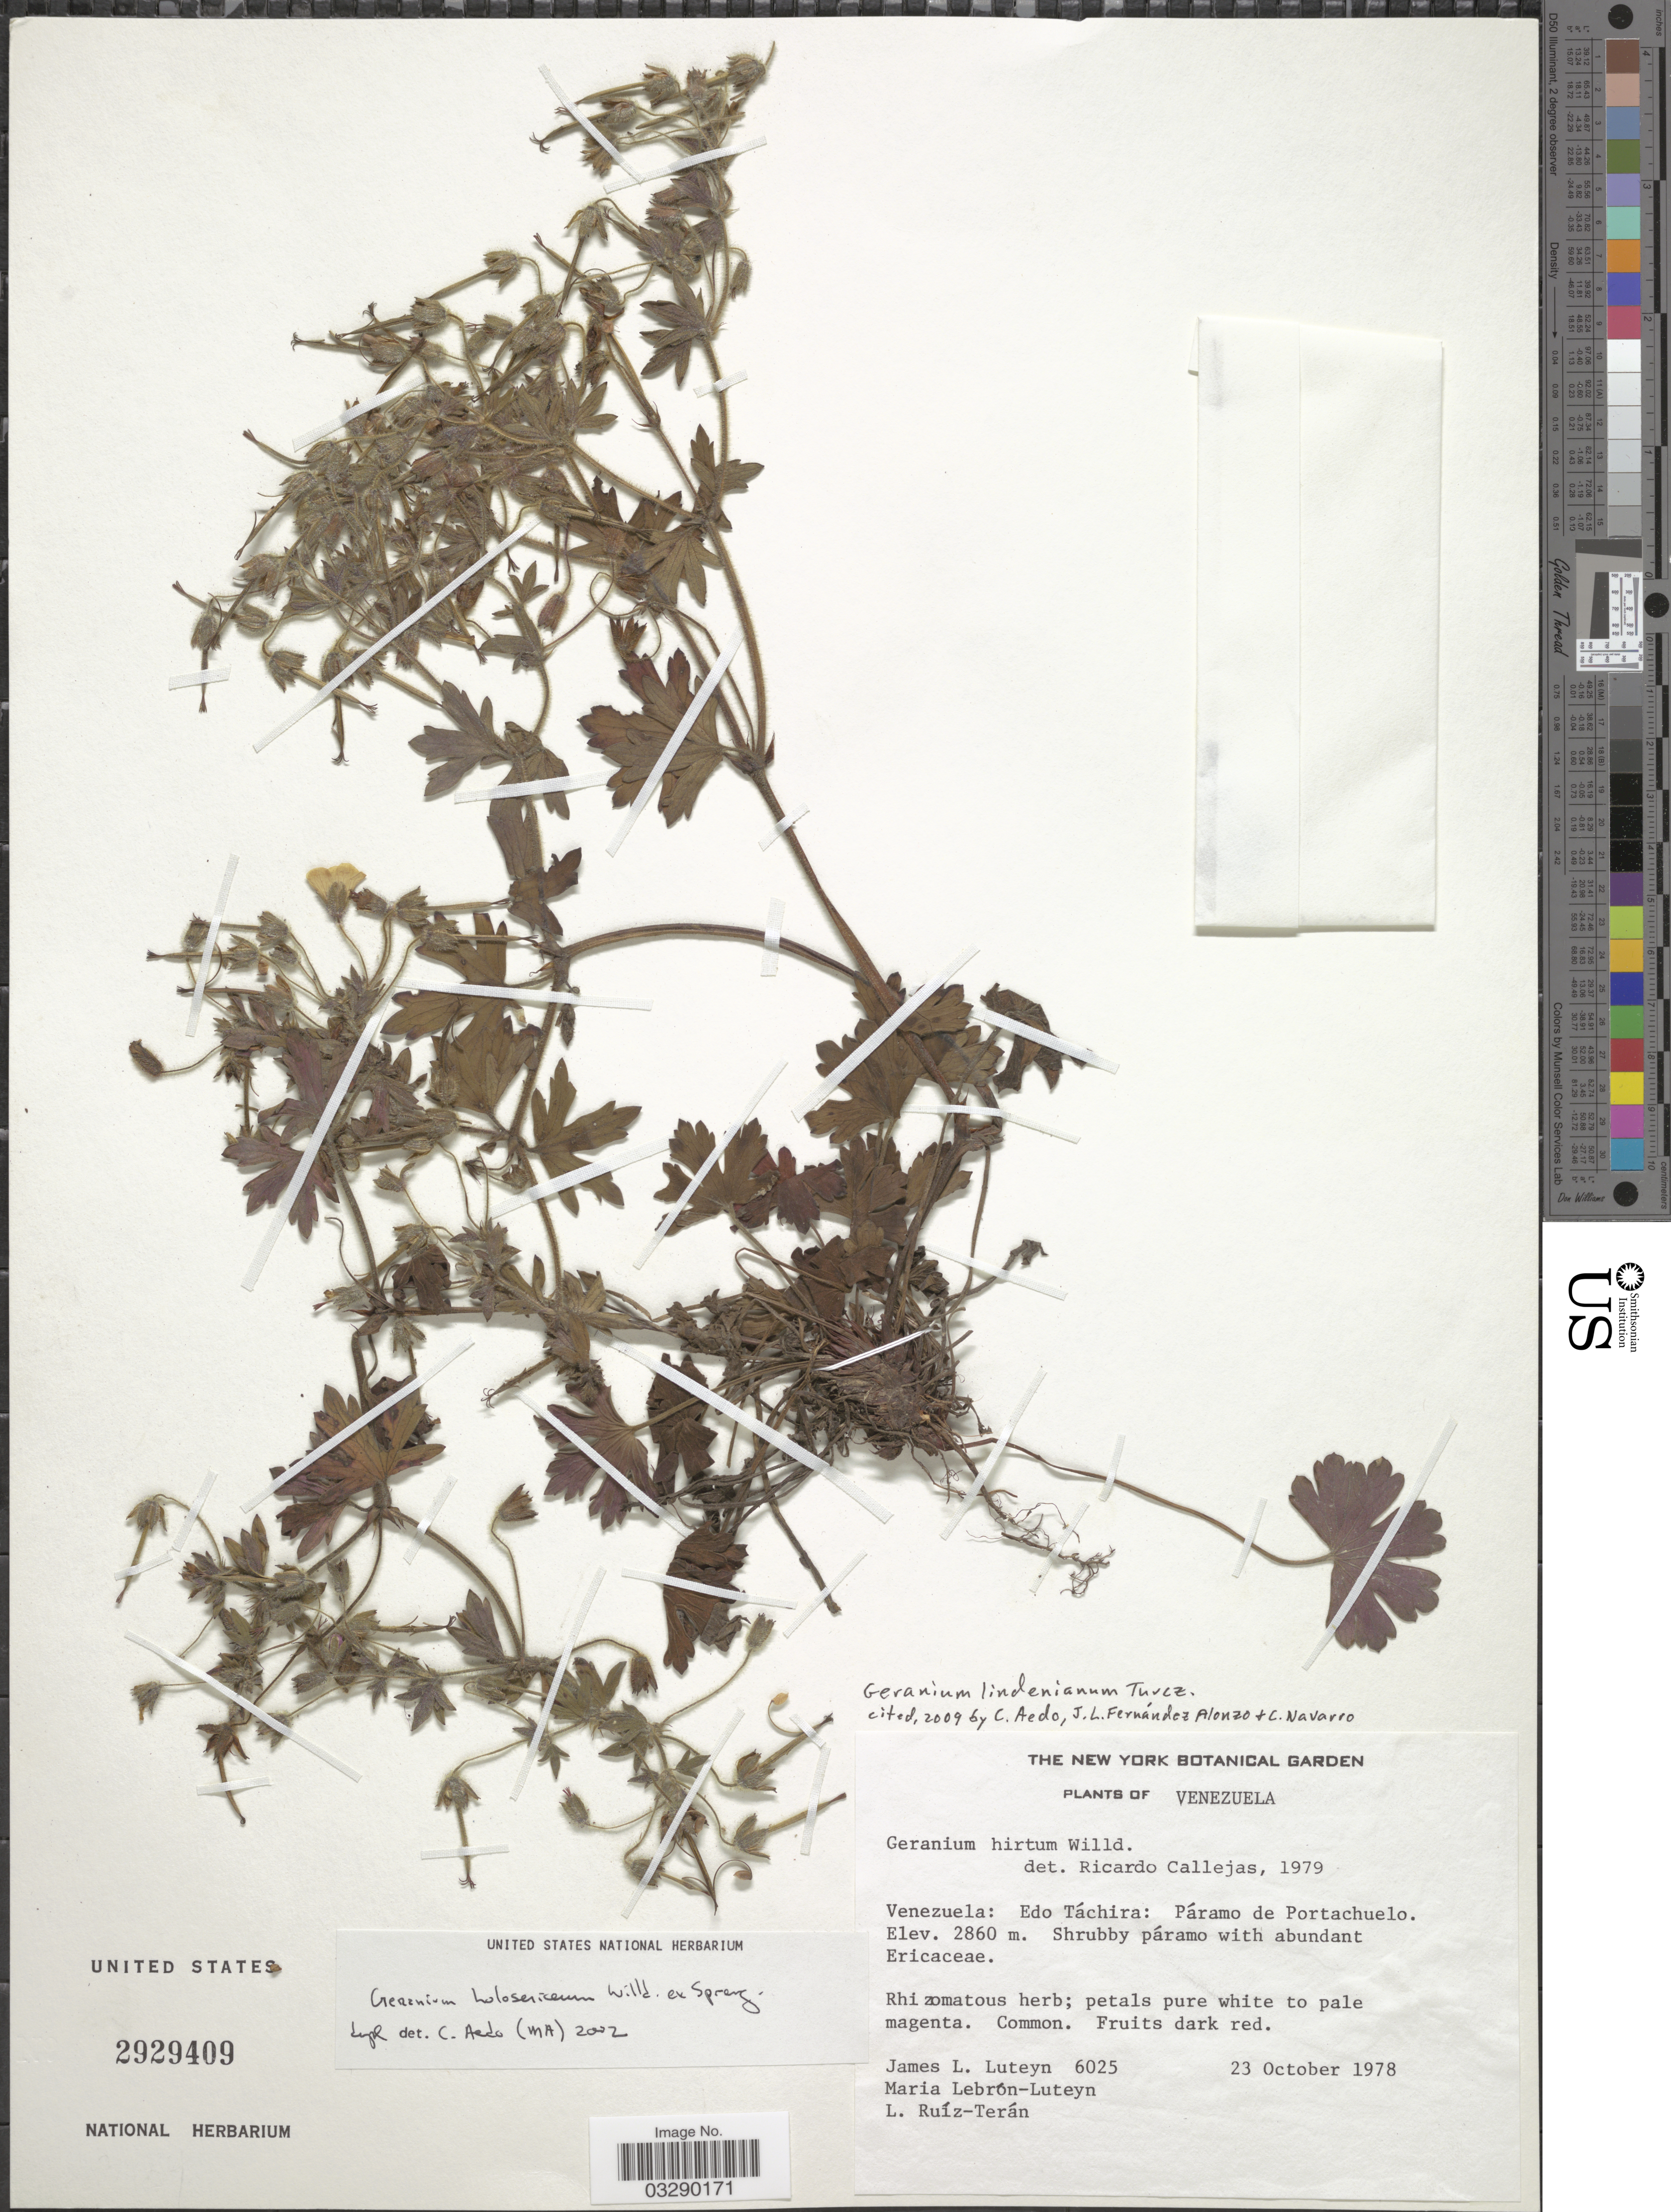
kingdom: Plantae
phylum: Tracheophyta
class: Magnoliopsida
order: Geraniales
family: Geraniaceae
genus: Geranium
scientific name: Geranium lindenianum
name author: Turcz.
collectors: J. L. Luteyn, M. L. Lebrón-Luteyn & L. E. Ruíz-Terán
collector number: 6025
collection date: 1978-10-23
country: Venezuela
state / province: Tachira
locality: Páramo de Portachuelo.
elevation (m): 2860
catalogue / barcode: US 2929409